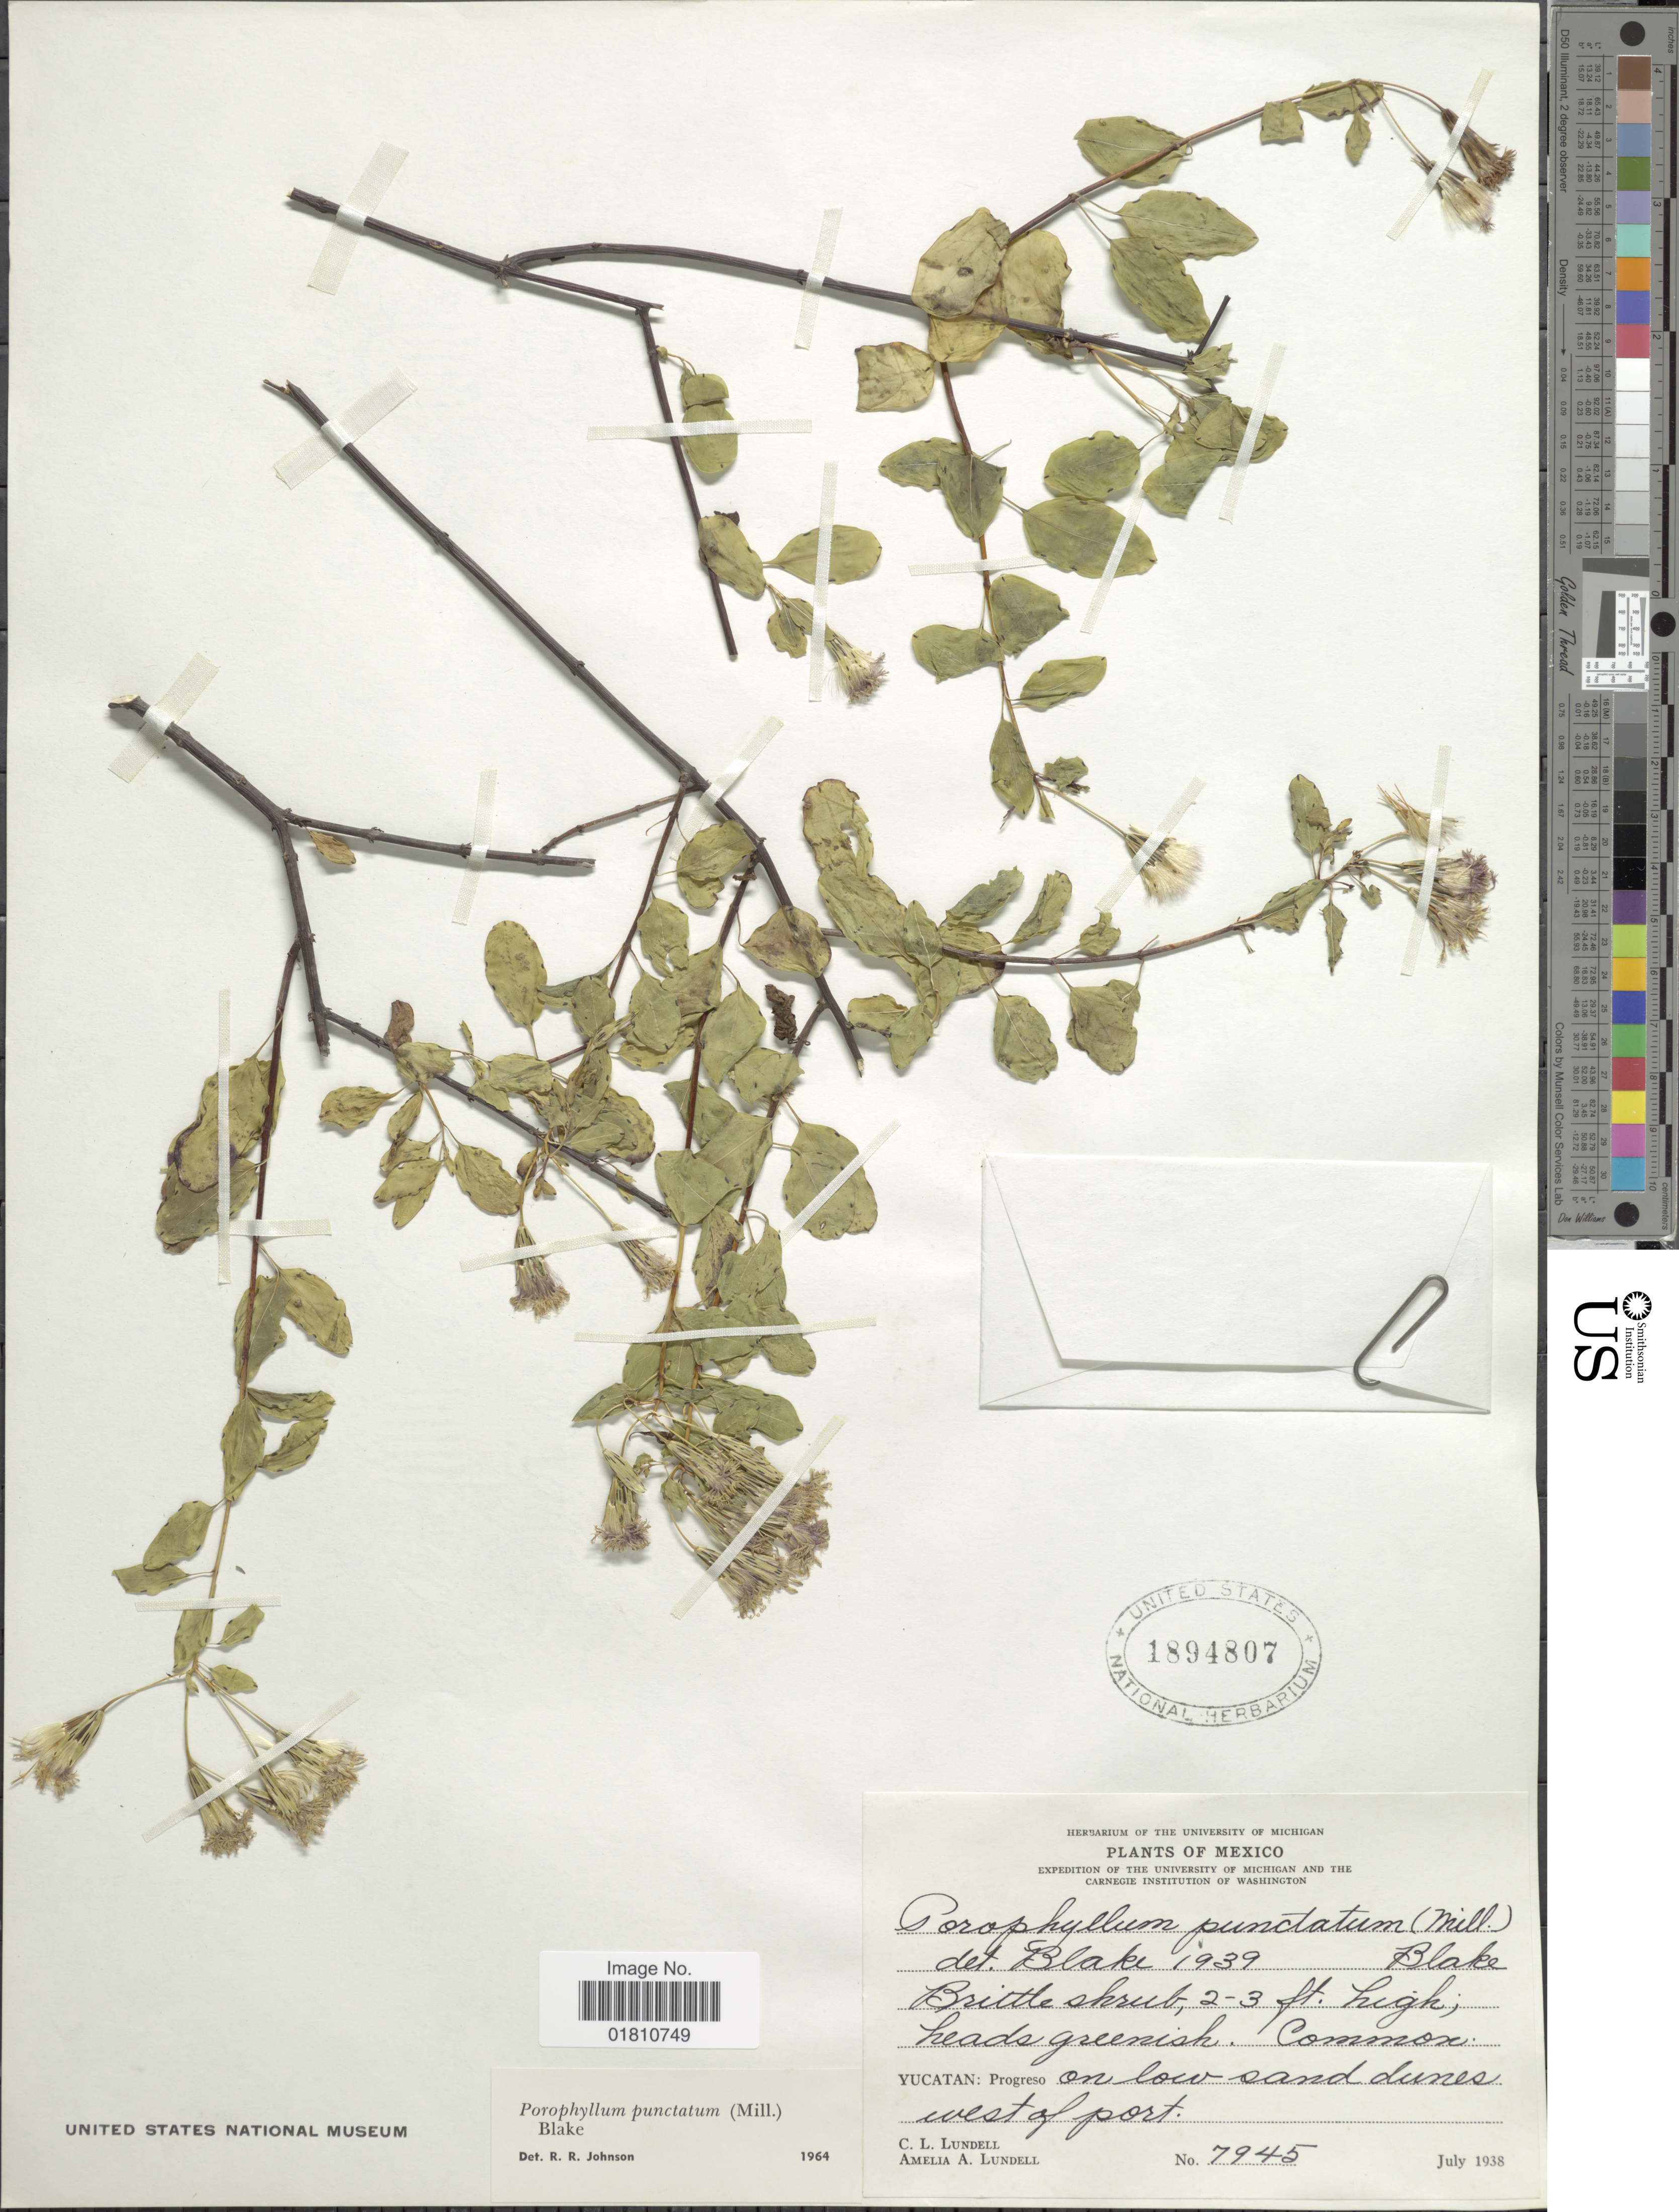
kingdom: Plantae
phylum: Tracheophyta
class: Magnoliopsida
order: Asterales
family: Asteraceae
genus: Porophyllum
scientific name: Porophyllum punctatum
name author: (Mill.) S.F. Blake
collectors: C. L. Lundell & A. A. Lundell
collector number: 7945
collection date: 1938-07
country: Mexico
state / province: Yucatán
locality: Progreso on low sand dunes west of port.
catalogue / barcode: US 1894807